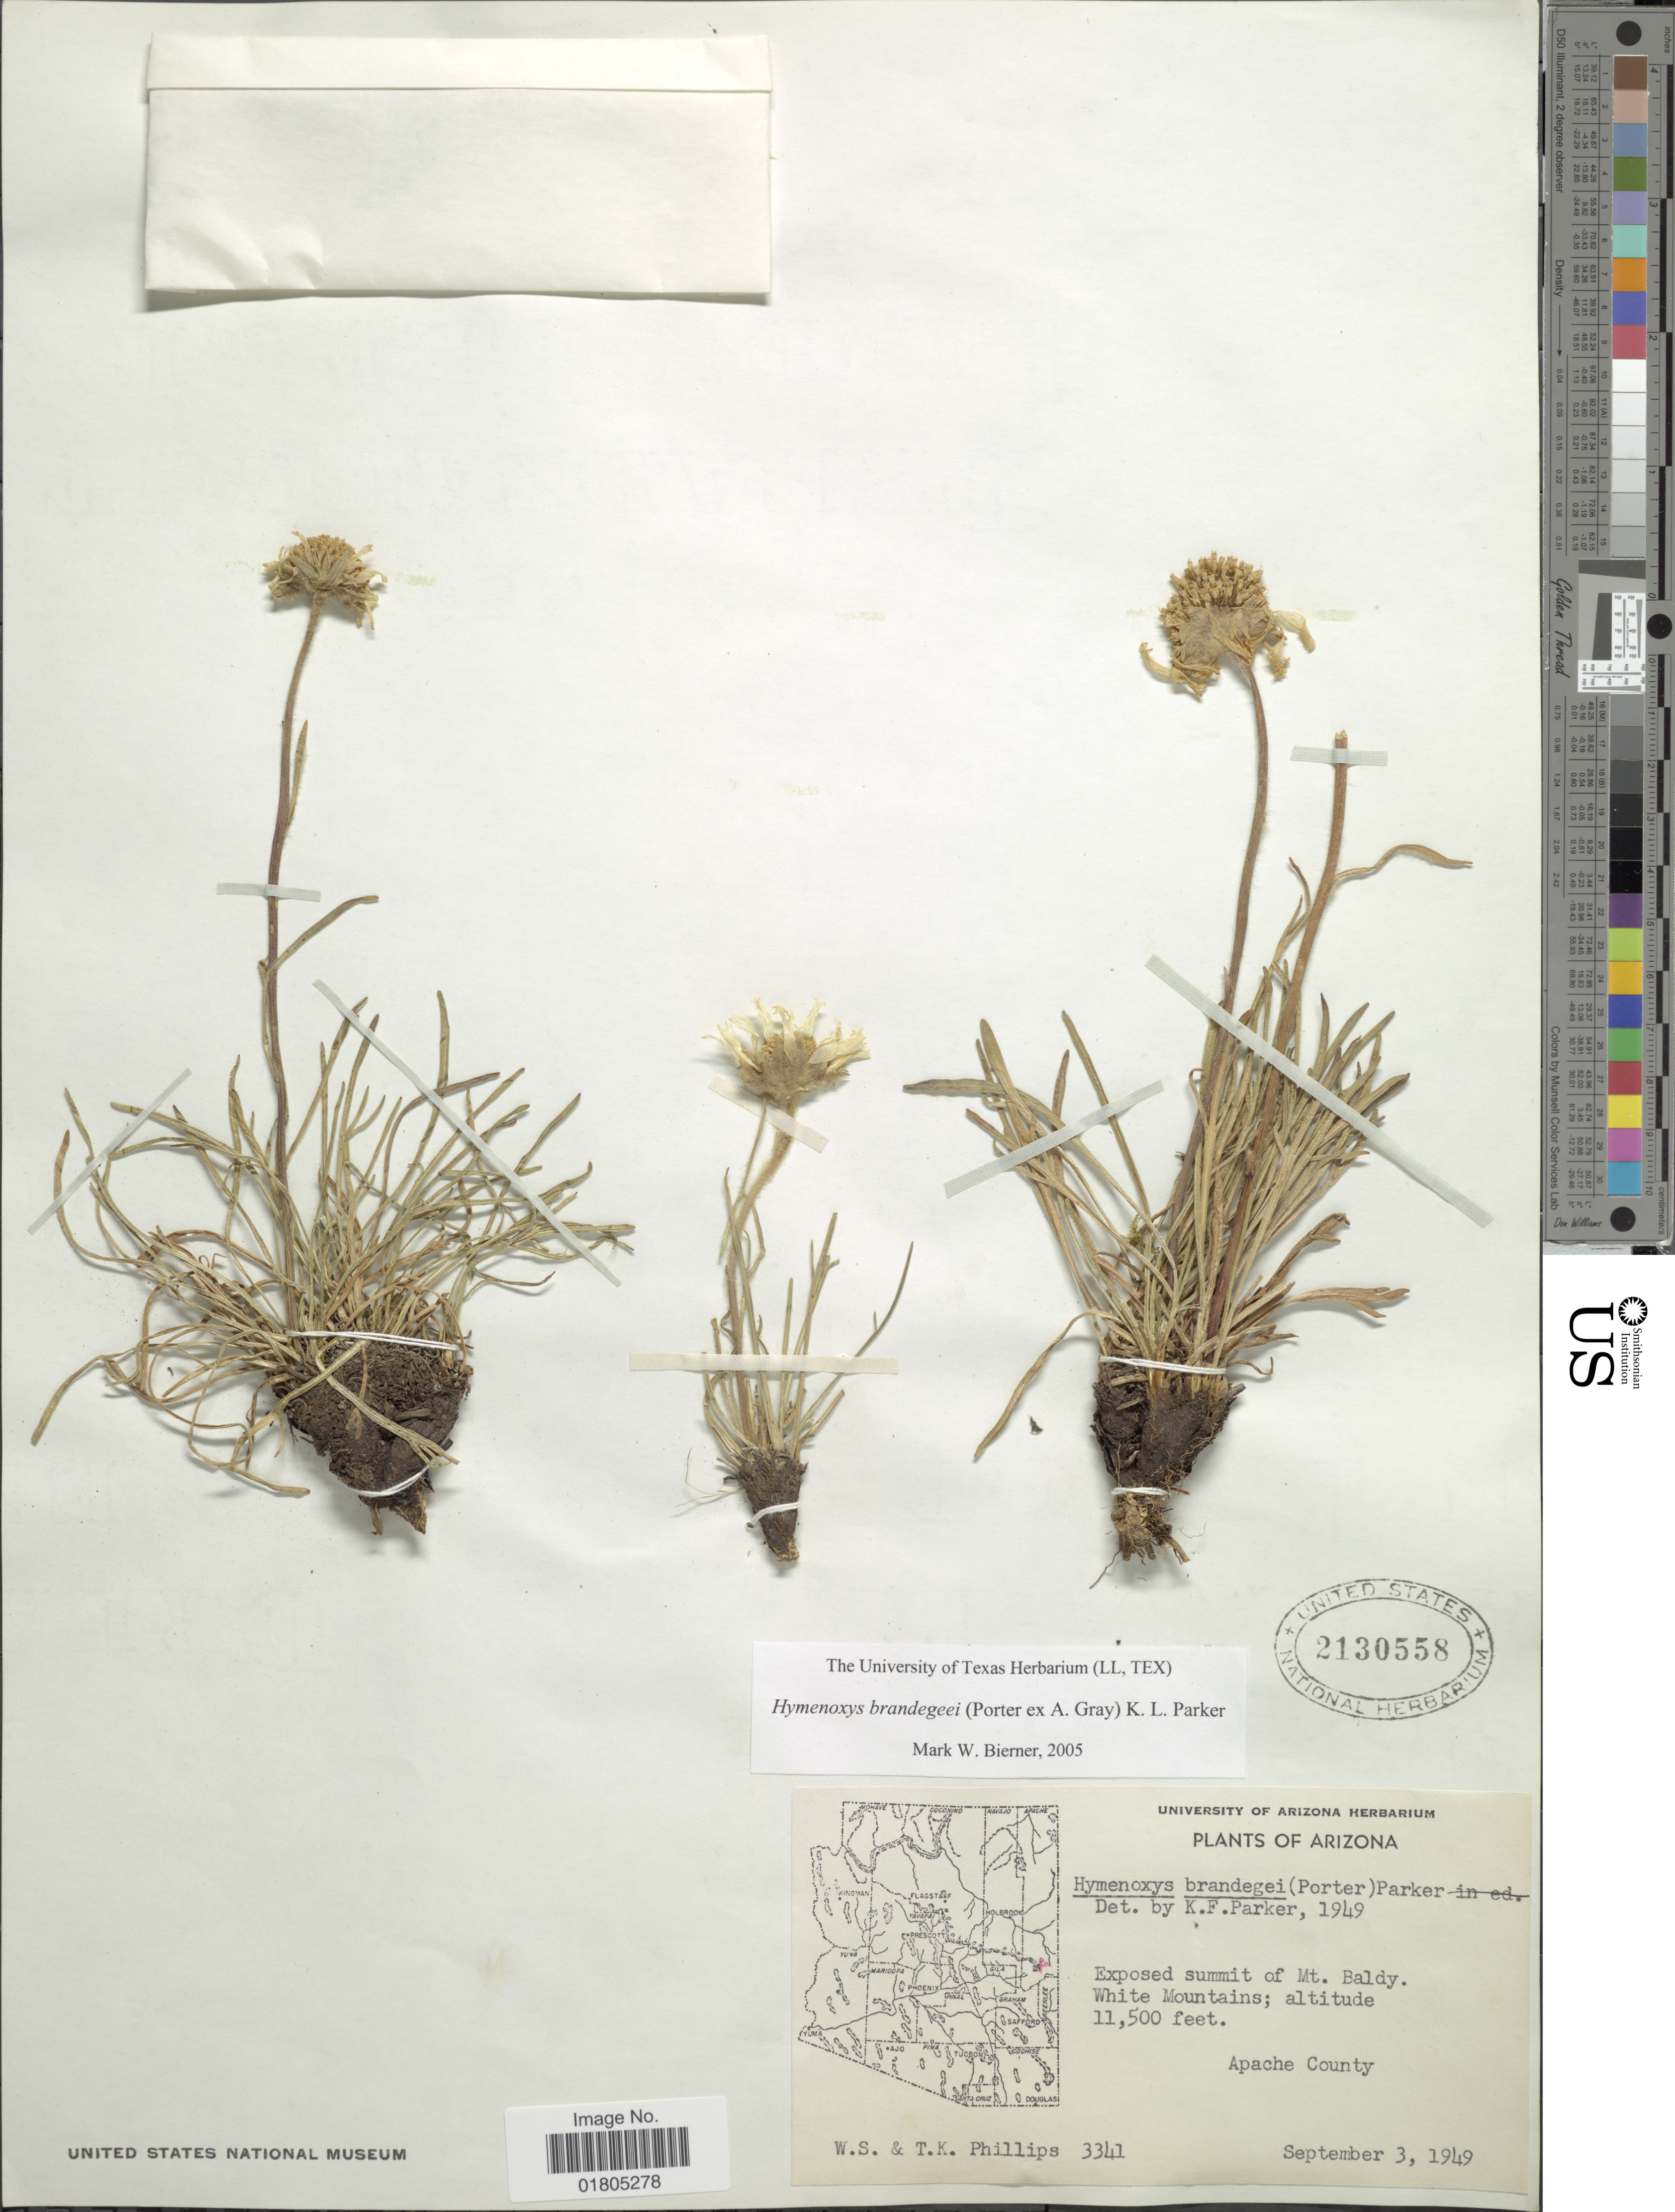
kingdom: Plantae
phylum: Tracheophyta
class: Magnoliopsida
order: Asterales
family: Asteraceae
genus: Actinea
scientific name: Actinea brandegeei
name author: (Porter ex A. Gray) Kuntze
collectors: W. S. Phillips & T. K. Phillips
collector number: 3341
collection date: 1949-09-03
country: United States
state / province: Arizona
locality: Exposed summit of Mt. Baldy, White Mountains, Apache County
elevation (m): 3505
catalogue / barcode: US 2130558